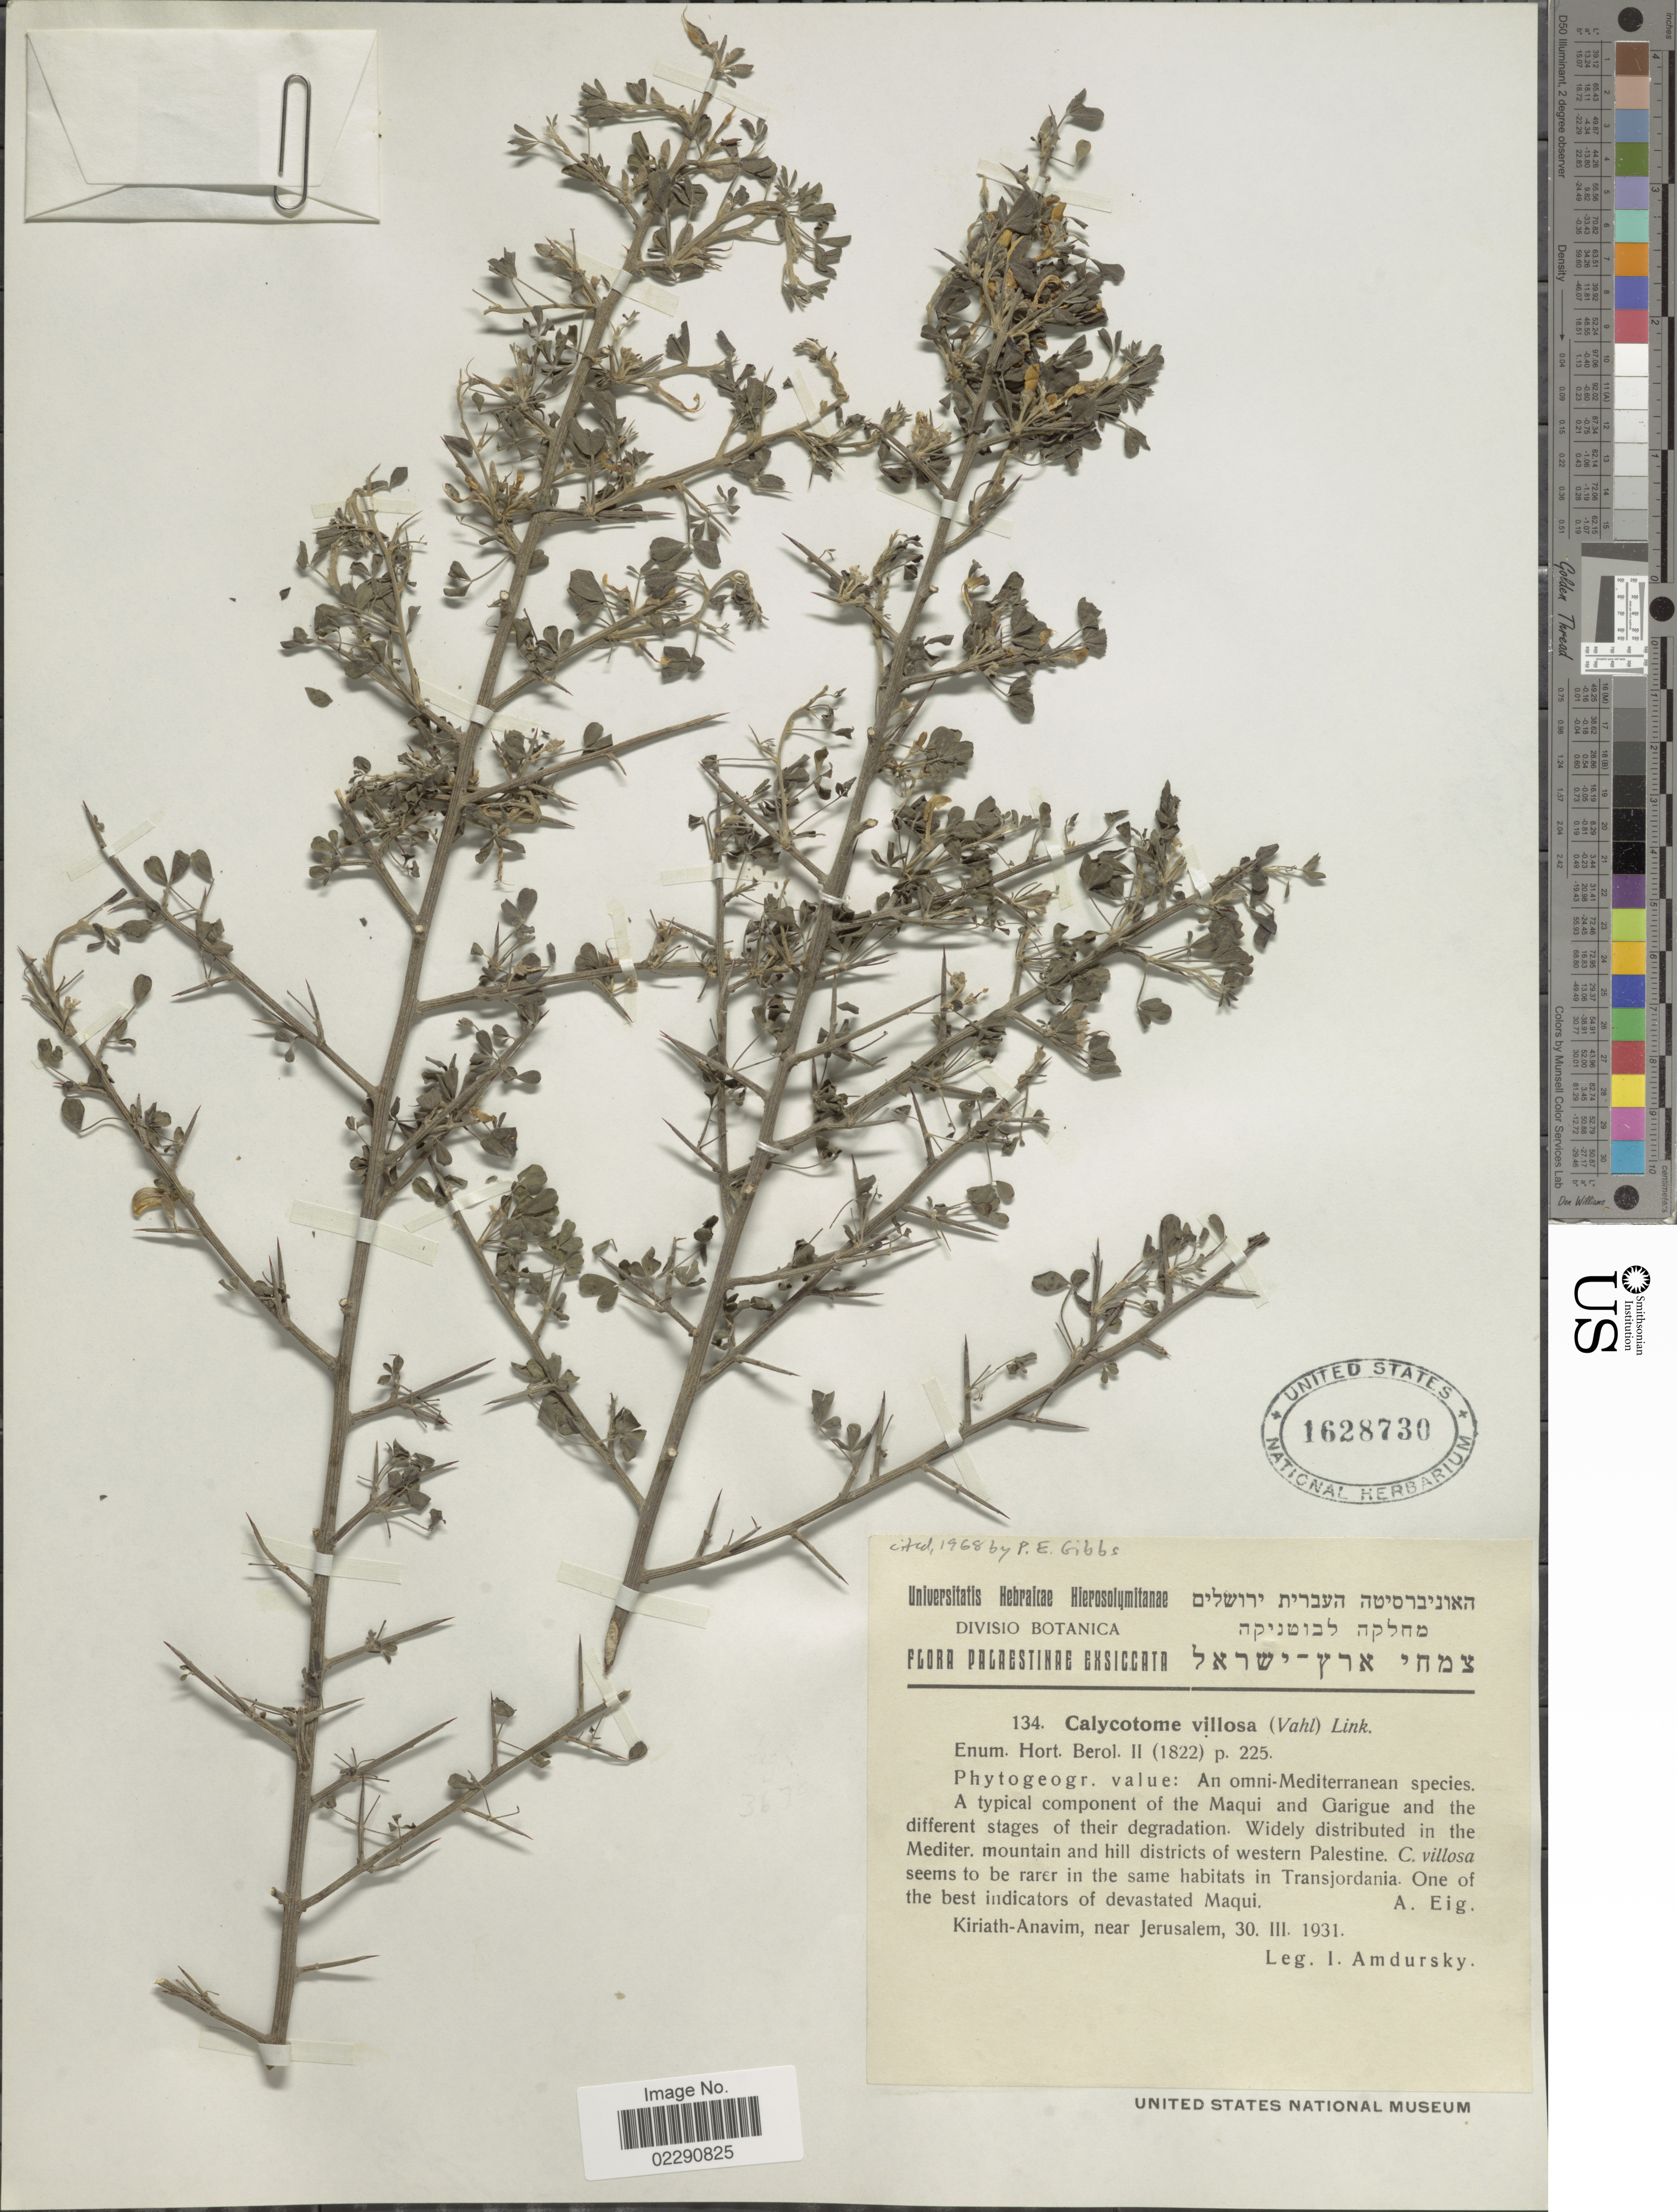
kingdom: Plantae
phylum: Tracheophyta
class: Magnoliopsida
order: Fabales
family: Fabaceae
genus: Calicotome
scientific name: Calicotome villosa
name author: (Poir.) Link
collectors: I. Amdursky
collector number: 134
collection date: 1931-03-30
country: Israel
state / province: Jerusalem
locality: Palaestinae, district of western Palestine, Transjordania, Kiriath-Anavim, near Jerusalem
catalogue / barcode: US 1628730